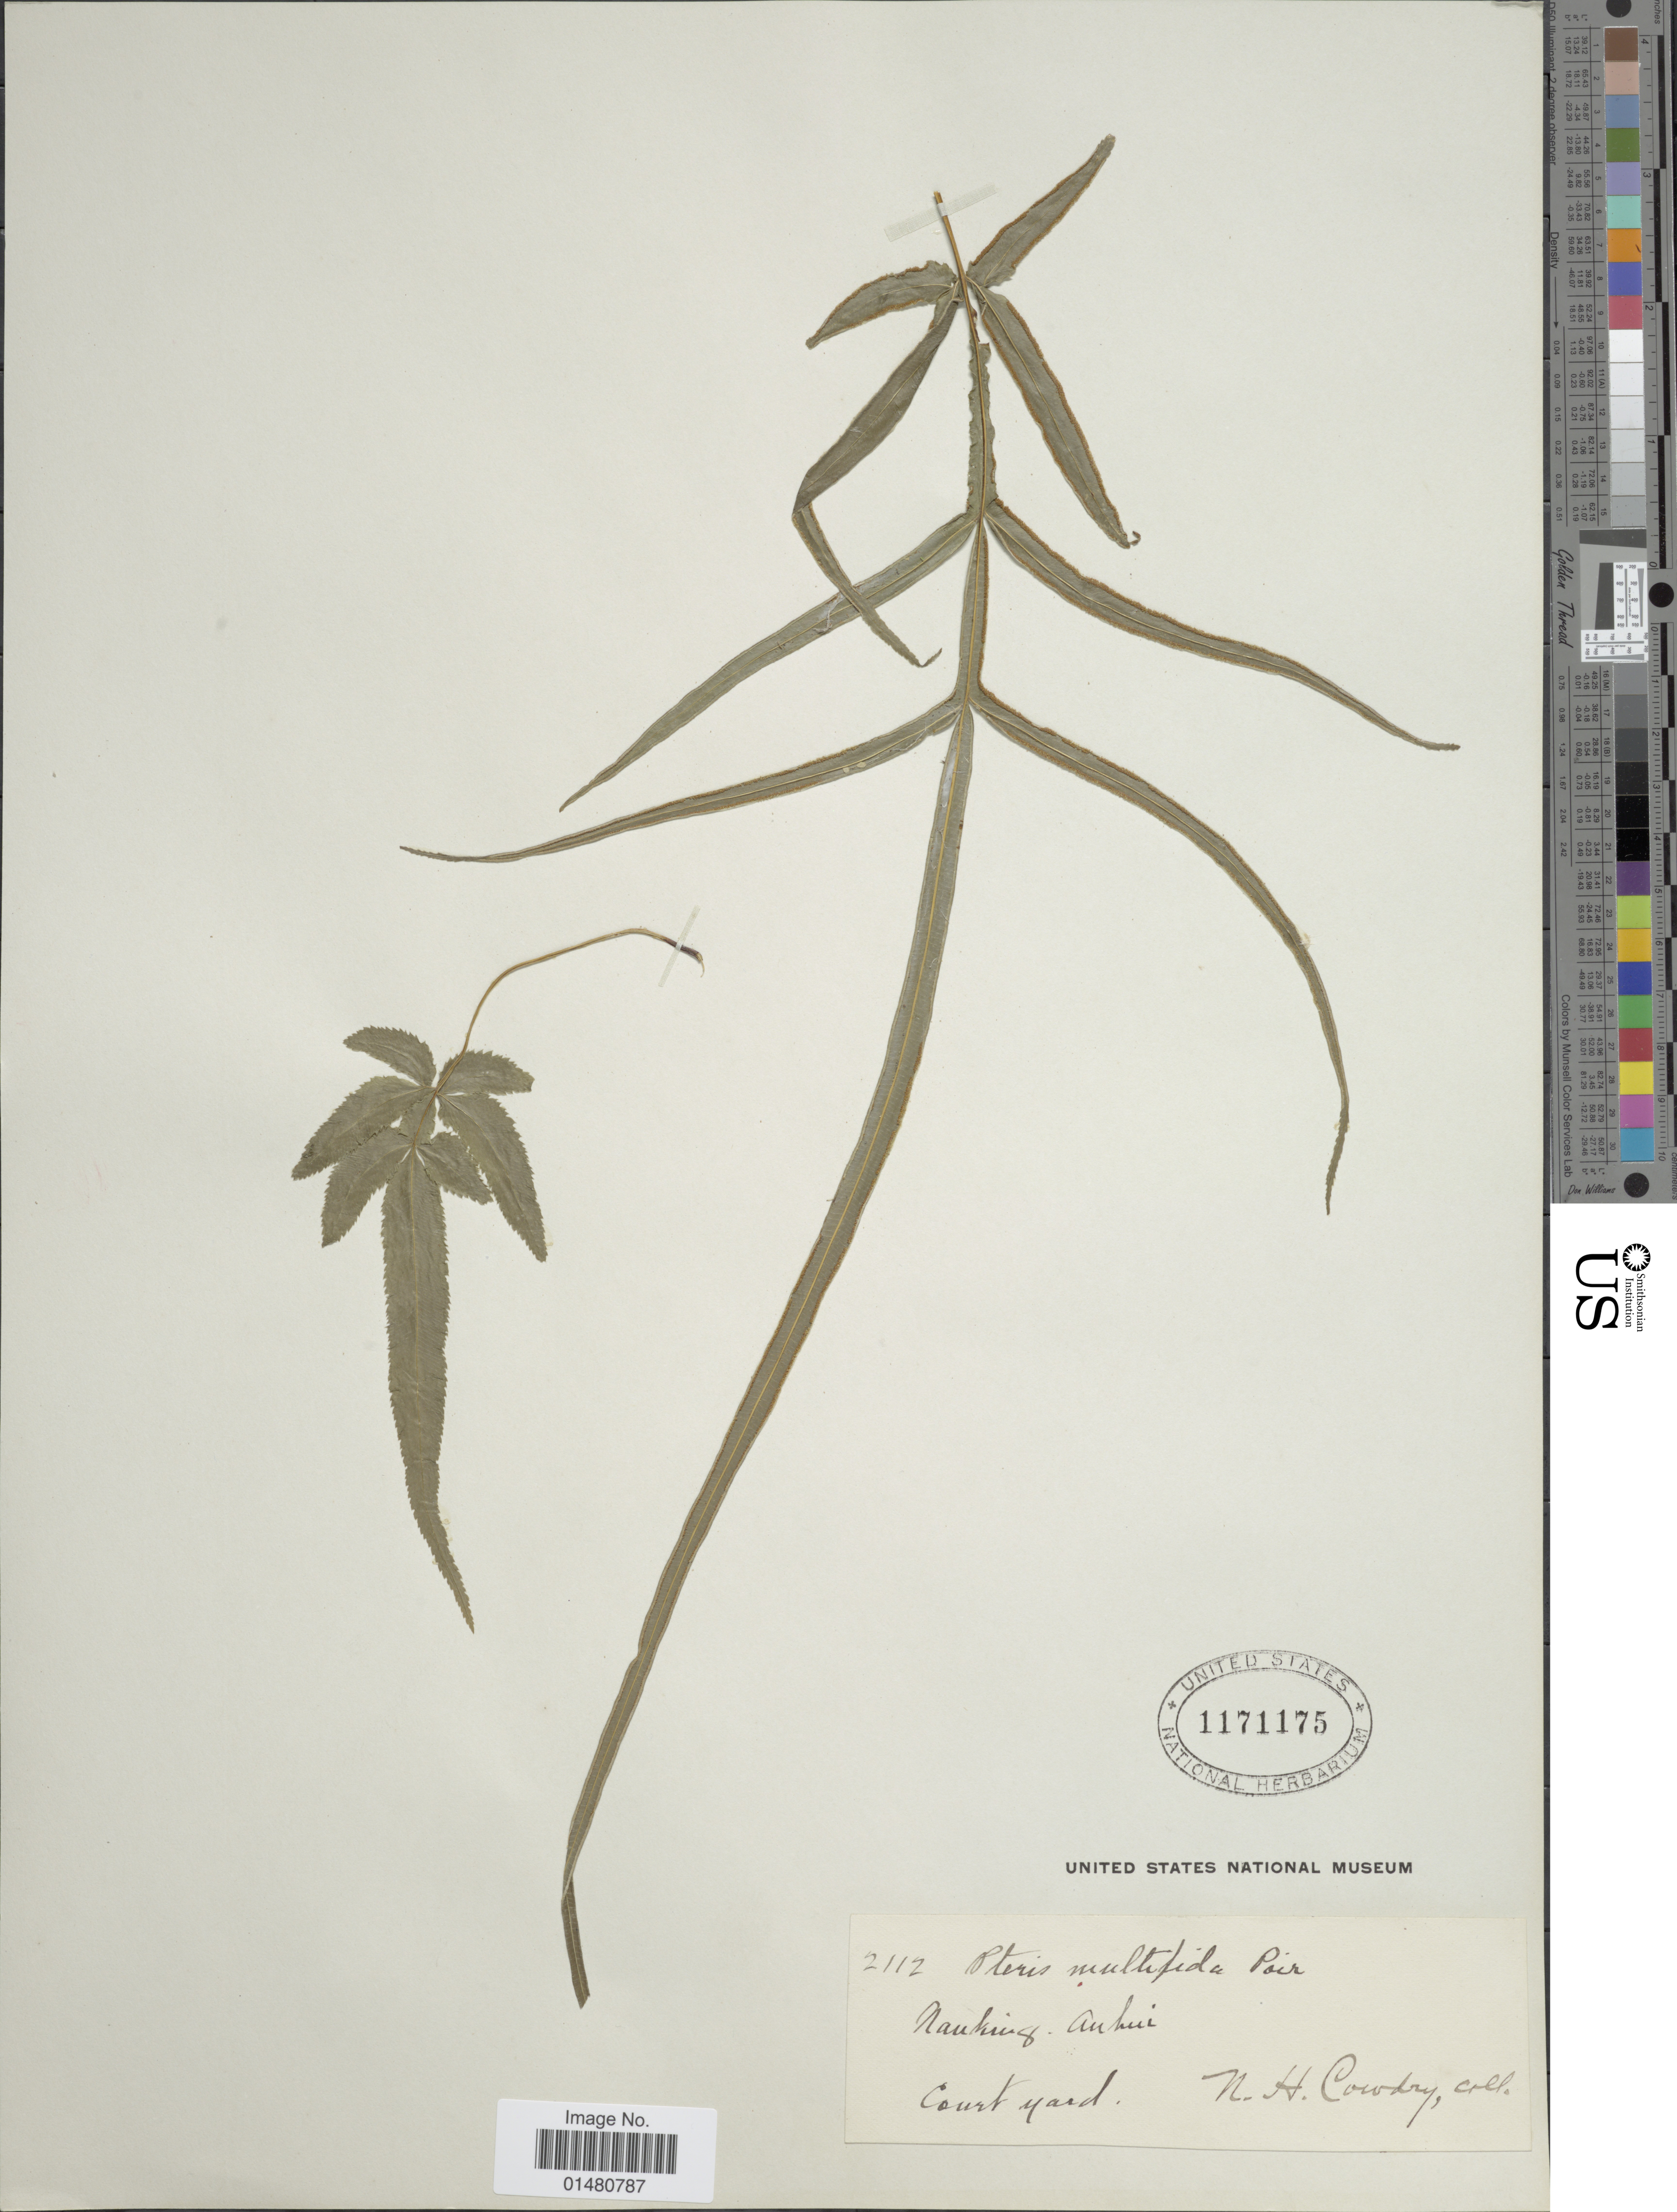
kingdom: Plantae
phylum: Tracheophyta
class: Polypodiopsida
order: Polypodiales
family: Pteridaceae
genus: Pteris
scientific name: Pteris multifida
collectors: N. H. Cowdry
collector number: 2112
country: China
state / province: Anhui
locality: Nanking, Anhwei, Court yard [interpreted]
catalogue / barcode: US 1171175